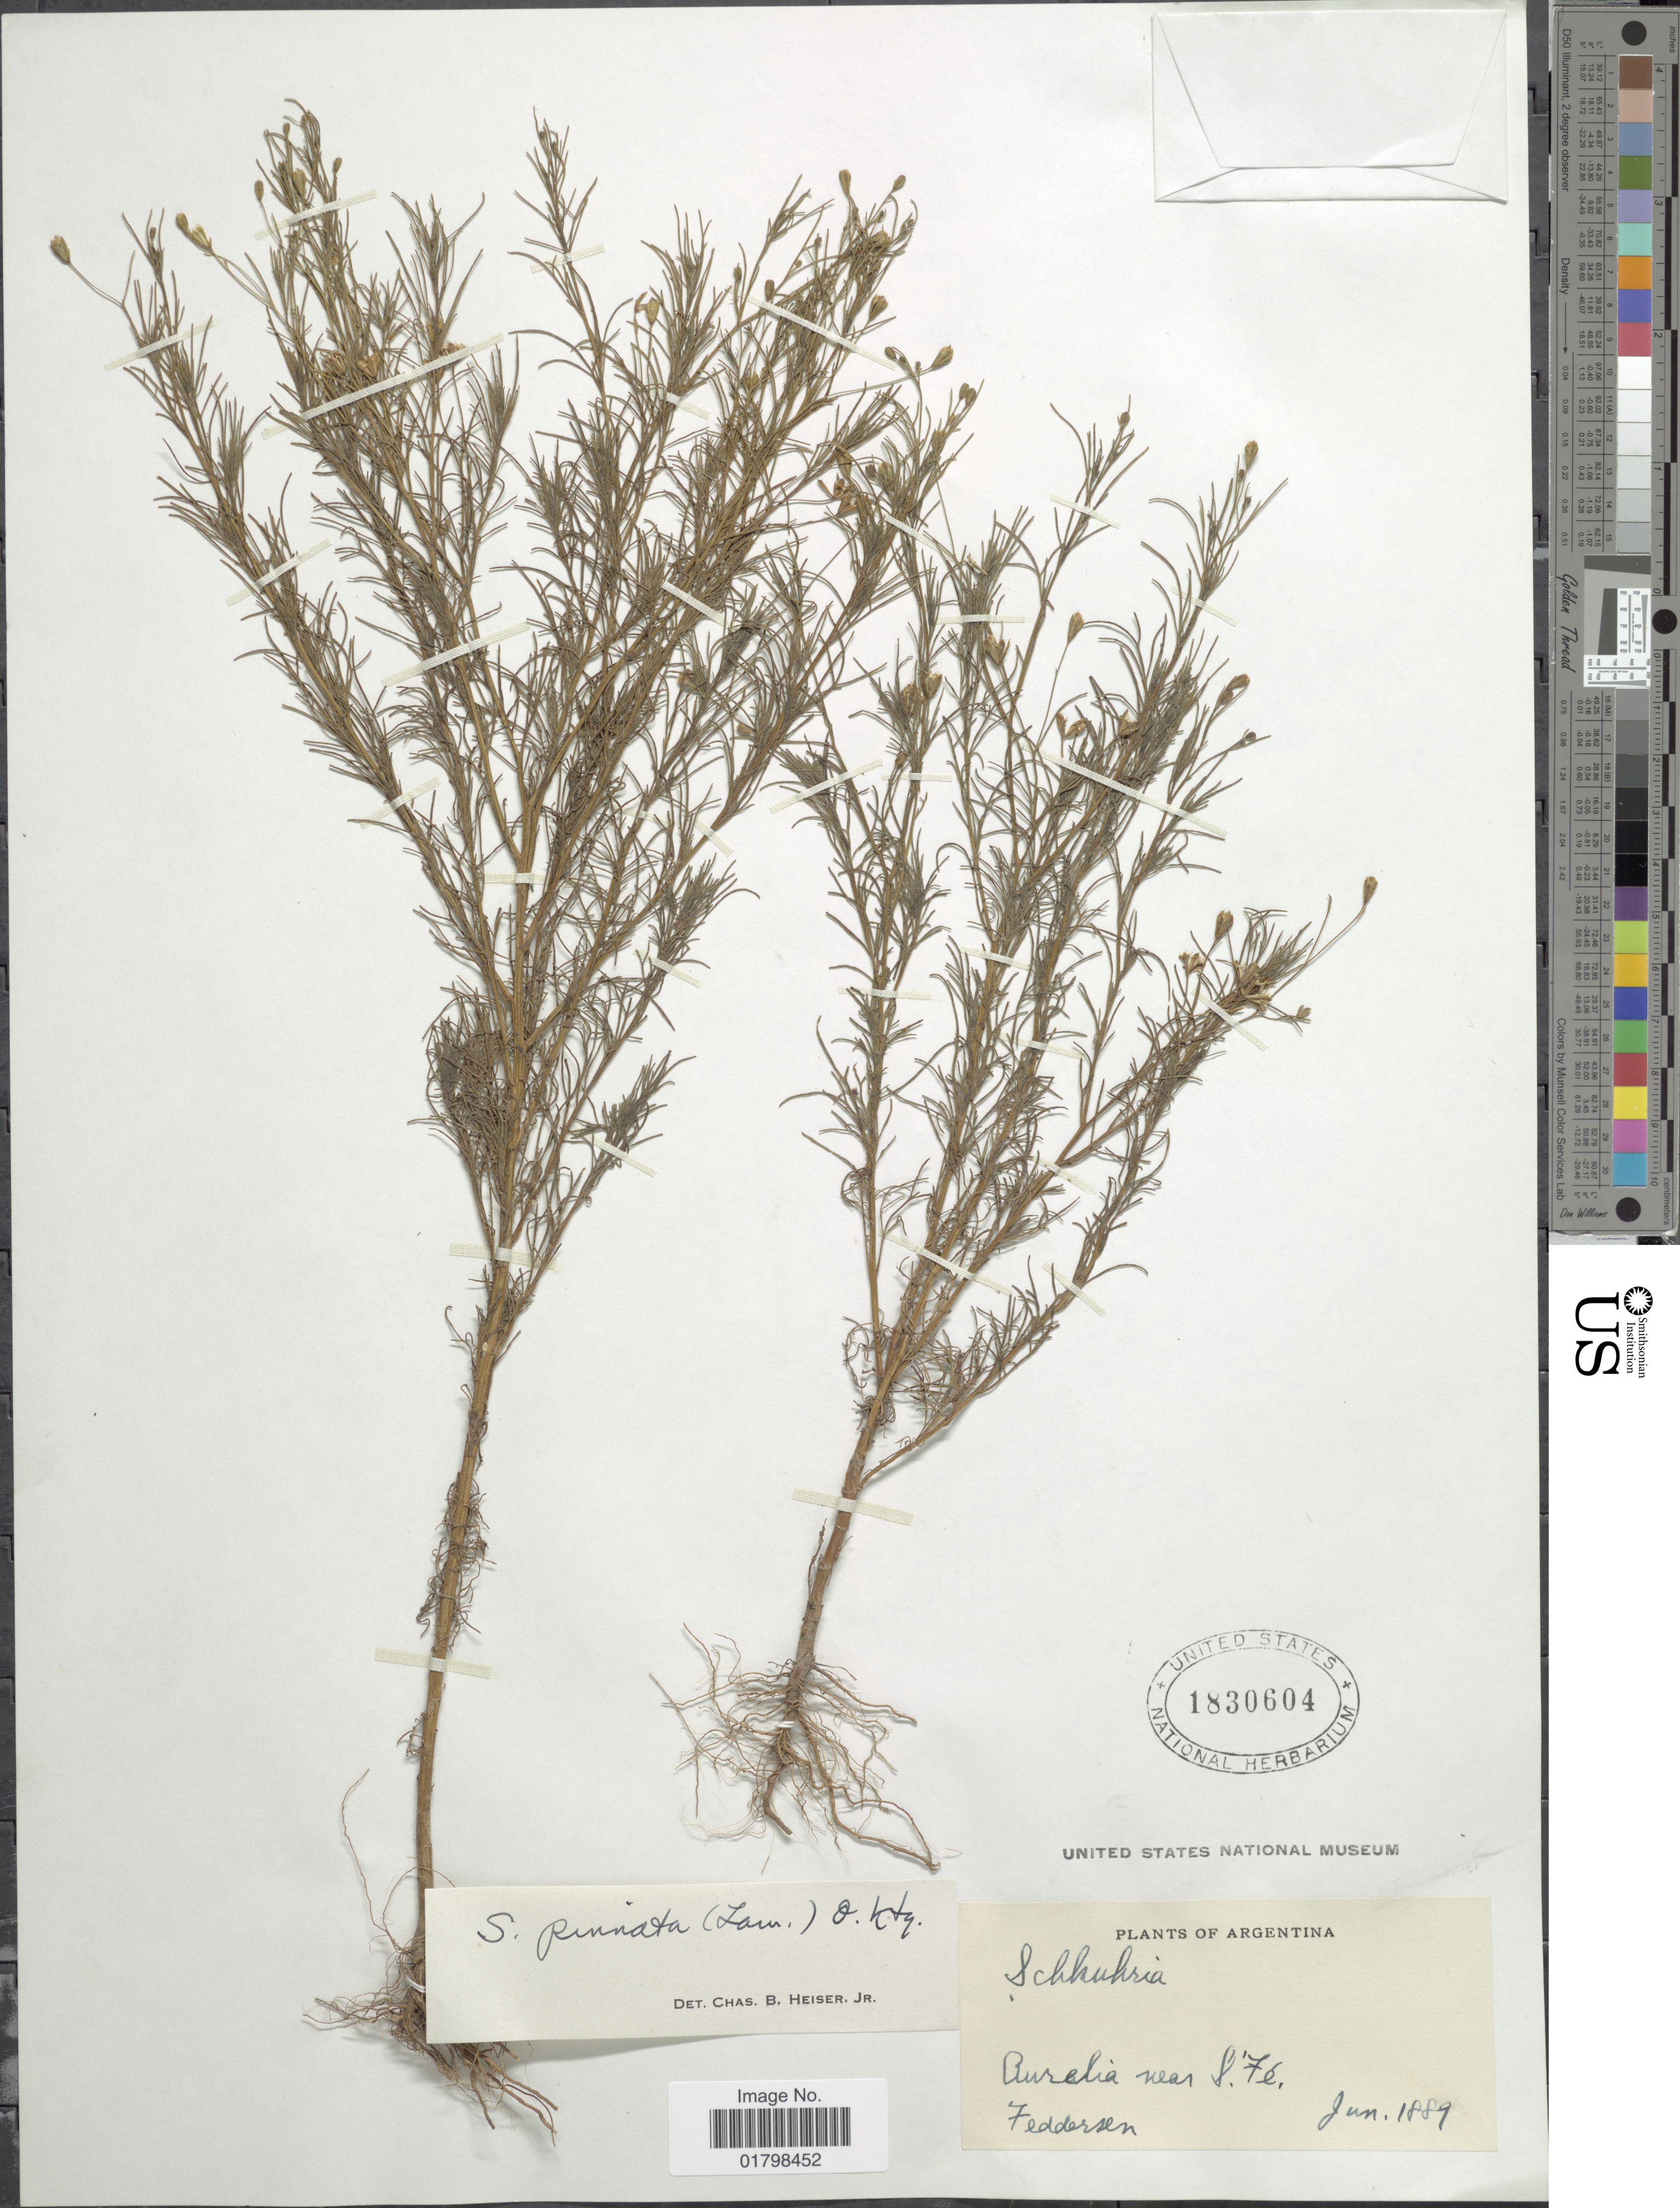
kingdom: Plantae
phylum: Tracheophyta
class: Magnoliopsida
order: Asterales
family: Asteraceae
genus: Schkuhria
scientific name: Schkuhria pinnata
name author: (Lam.) Kuntze ex Thell.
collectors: Feddersen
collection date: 1889-06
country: Argentina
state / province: Santa Fe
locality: Burelia near S. Fe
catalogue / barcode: US 1830604